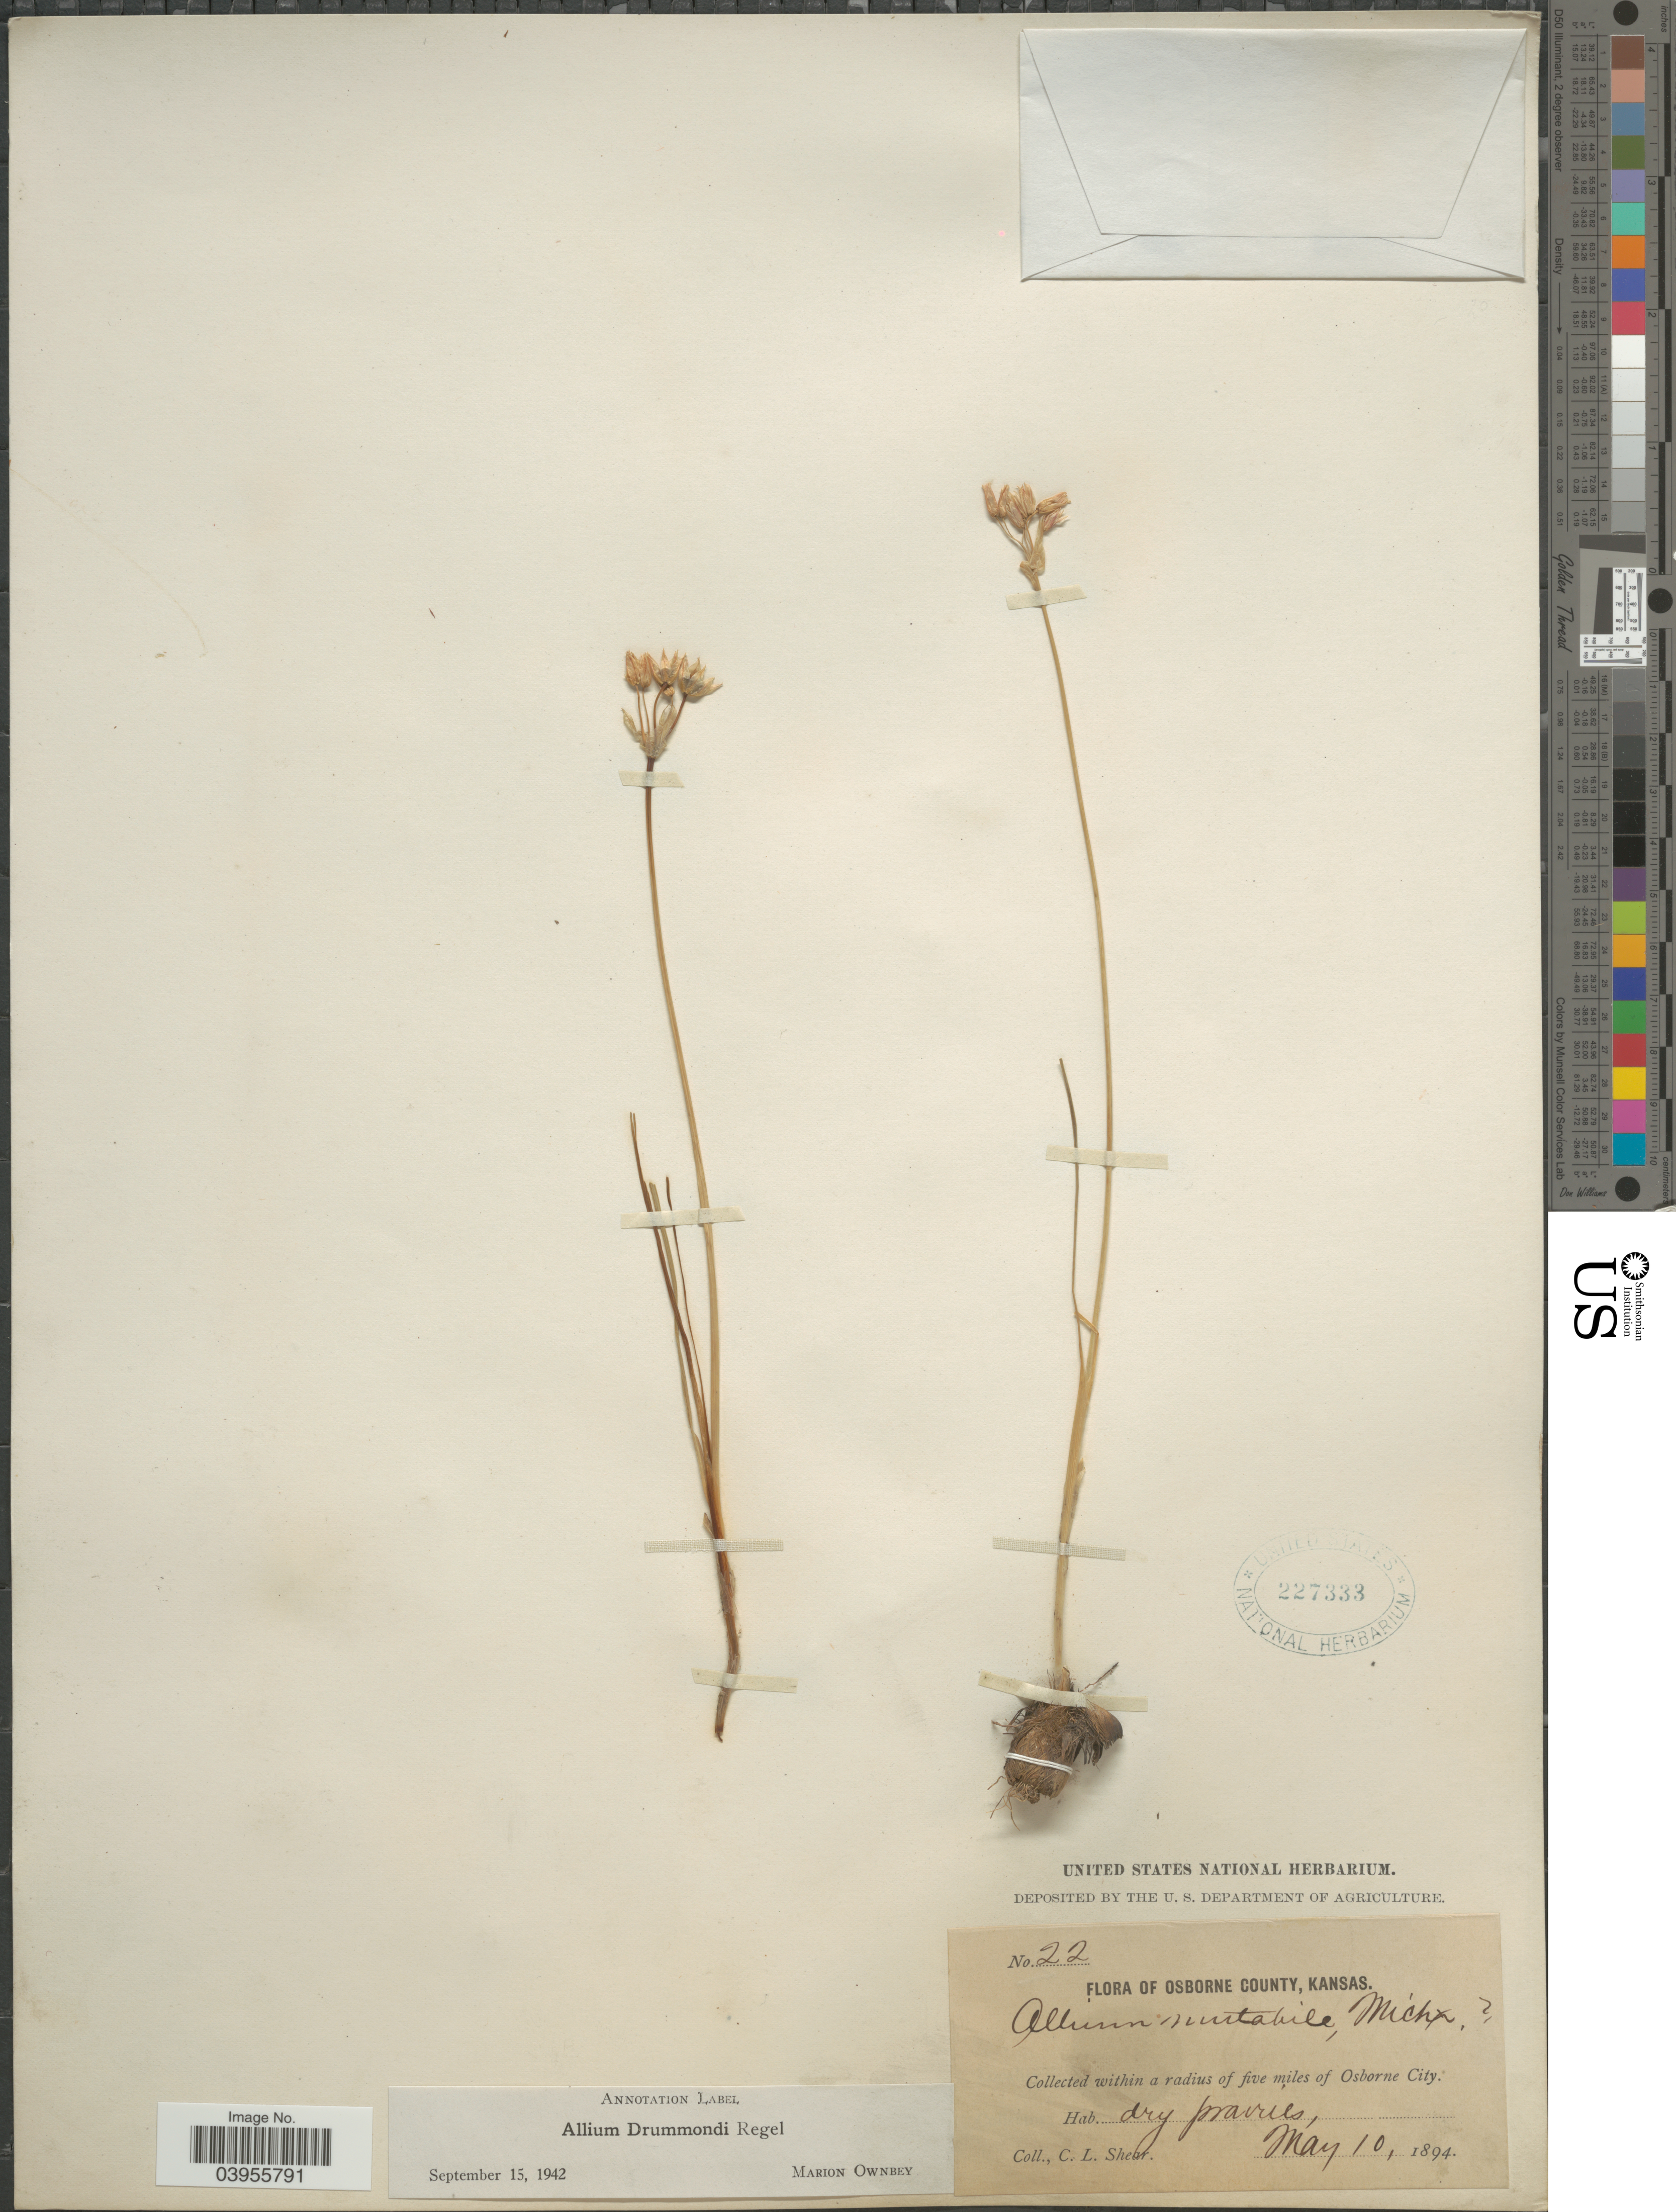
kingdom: Plantae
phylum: Tracheophyta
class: Liliopsida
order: Asparagales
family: Amaryllidaceae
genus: Allium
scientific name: Allium drummondii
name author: Regel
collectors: C. L. Shear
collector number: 22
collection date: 1894-05-10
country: United States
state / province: Kansas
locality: Osborne County. Within a radius of five miles of Osborne City.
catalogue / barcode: US 227333